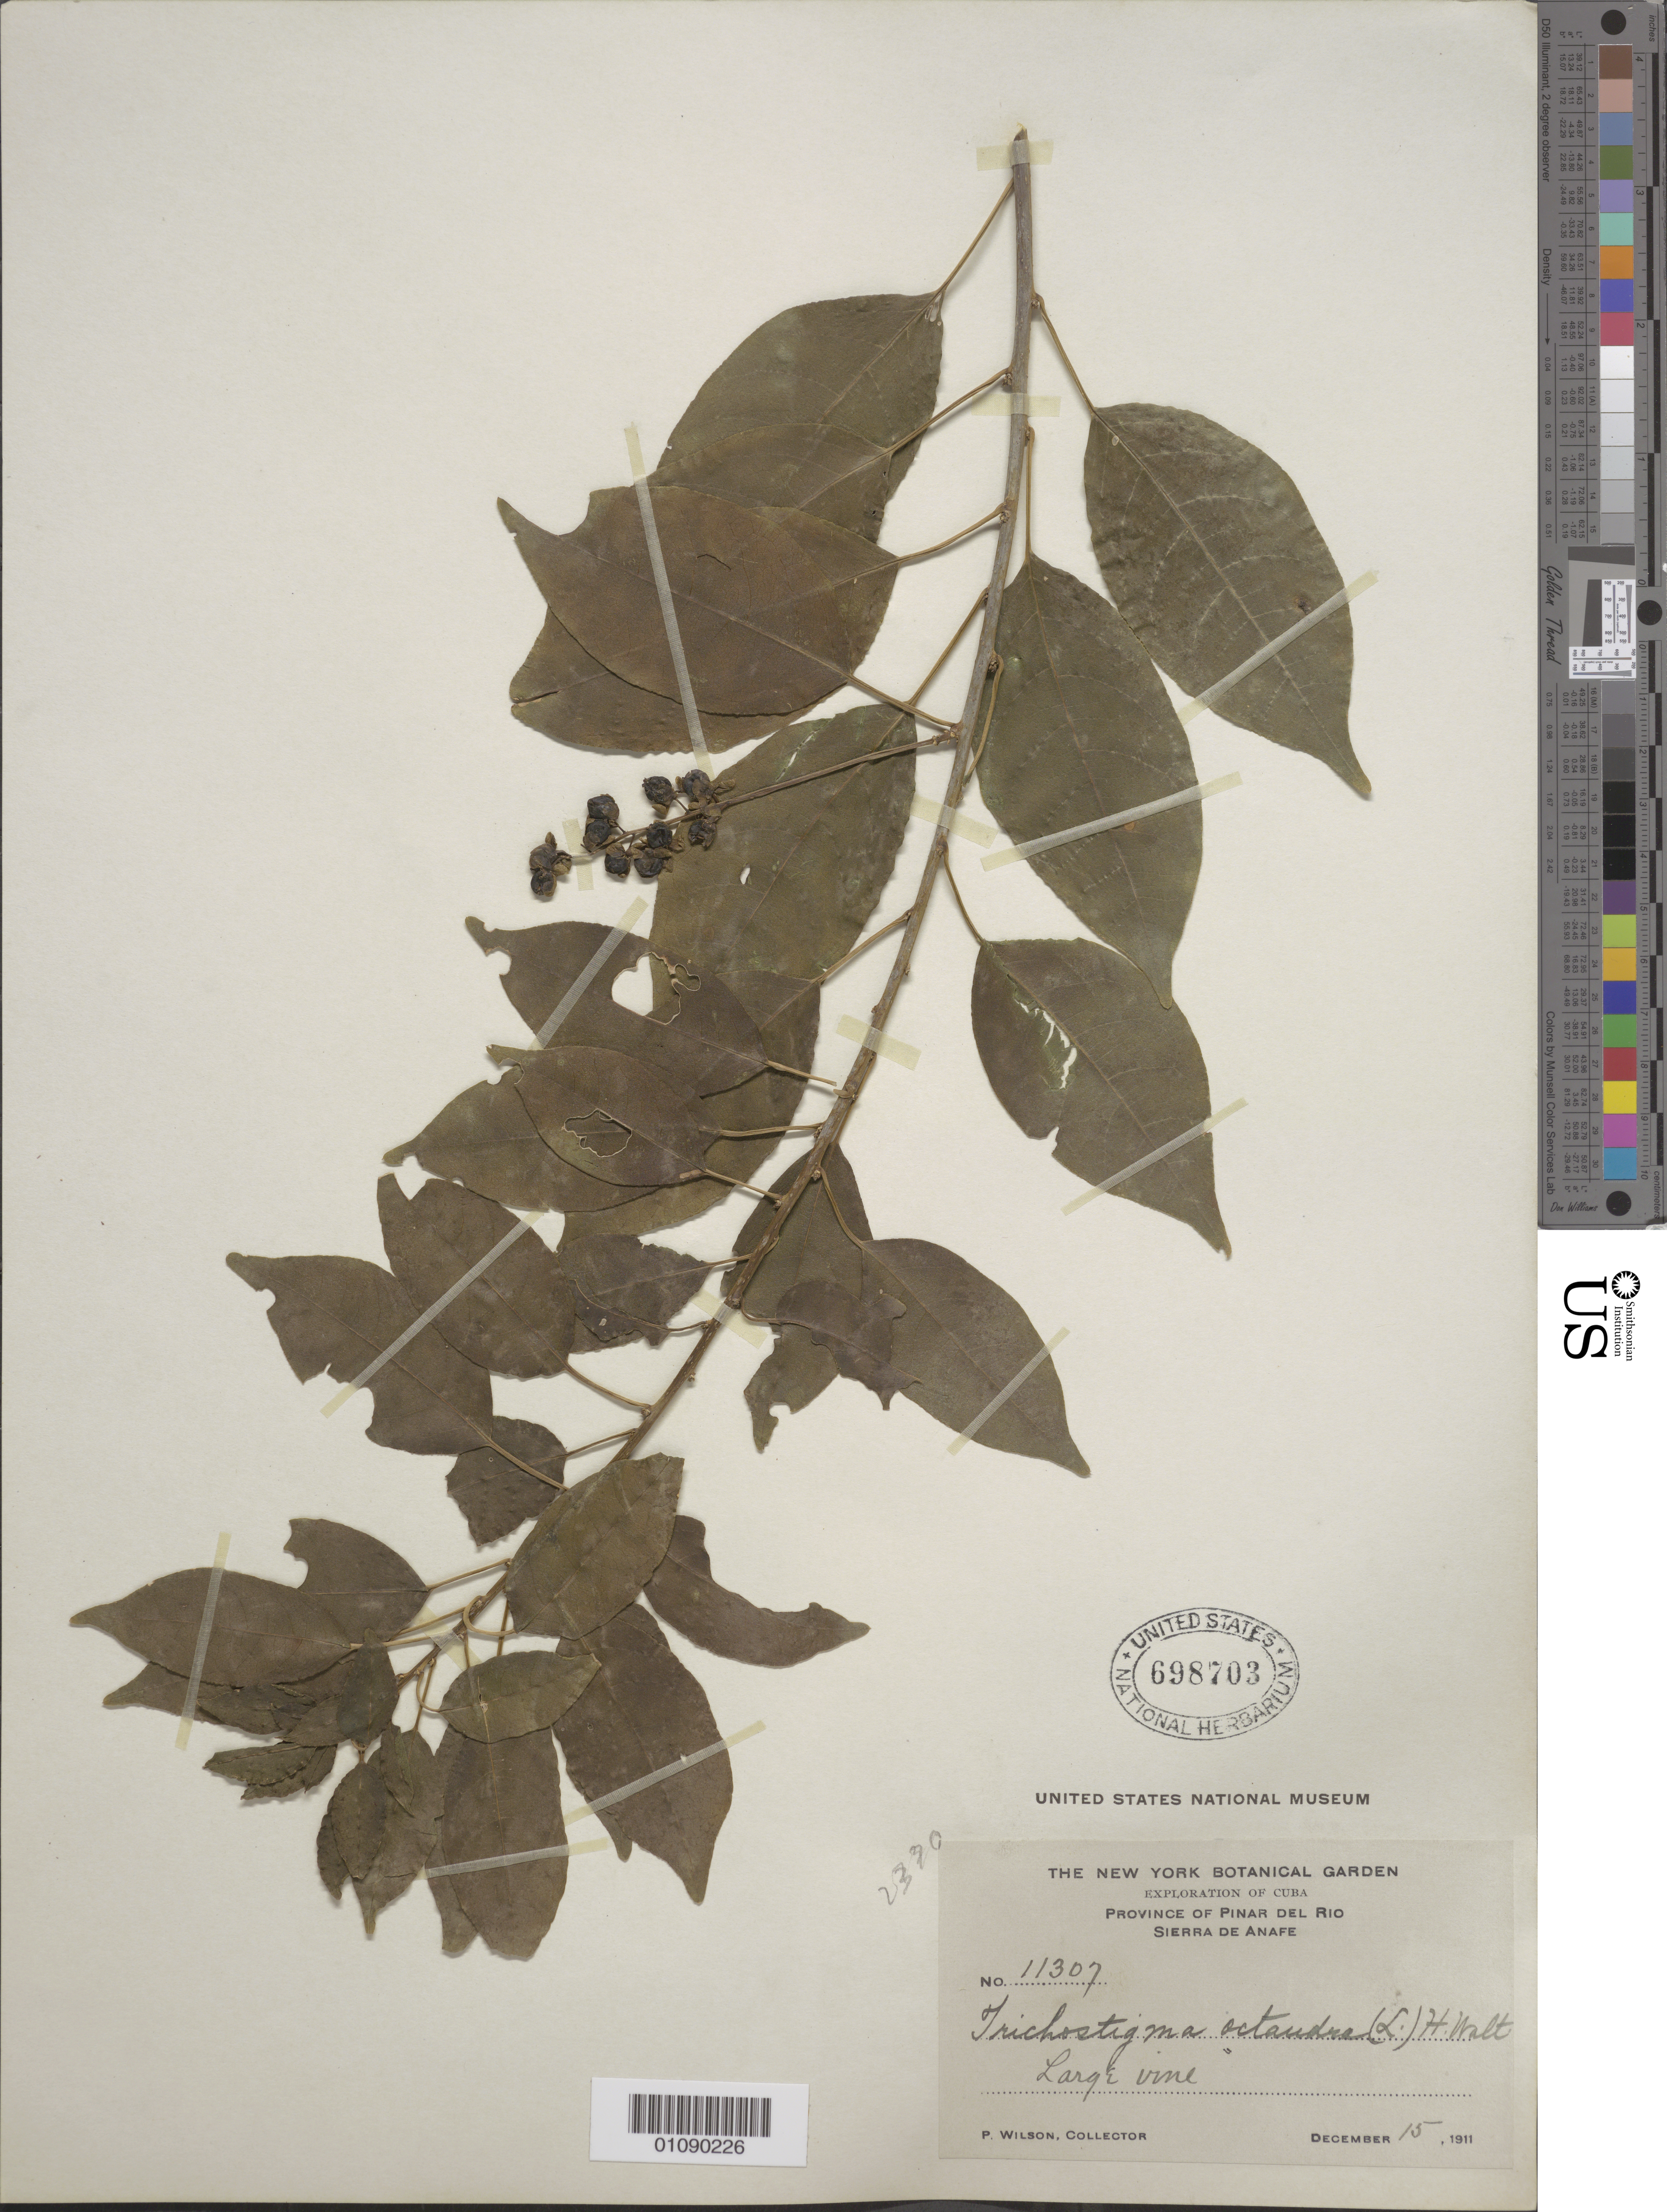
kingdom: Plantae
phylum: Tracheophyta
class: Magnoliopsida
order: Caryophyllales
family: Phytolaccaceae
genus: Trichostigma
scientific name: Trichostigma octandrum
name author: (L.) H. Walter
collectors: P. Wilson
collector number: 11307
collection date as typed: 15 Dec 1911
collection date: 1911-12-15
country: Cuba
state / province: Pinar del Rio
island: Cuba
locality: Sierra de Anafe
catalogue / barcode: US 698703